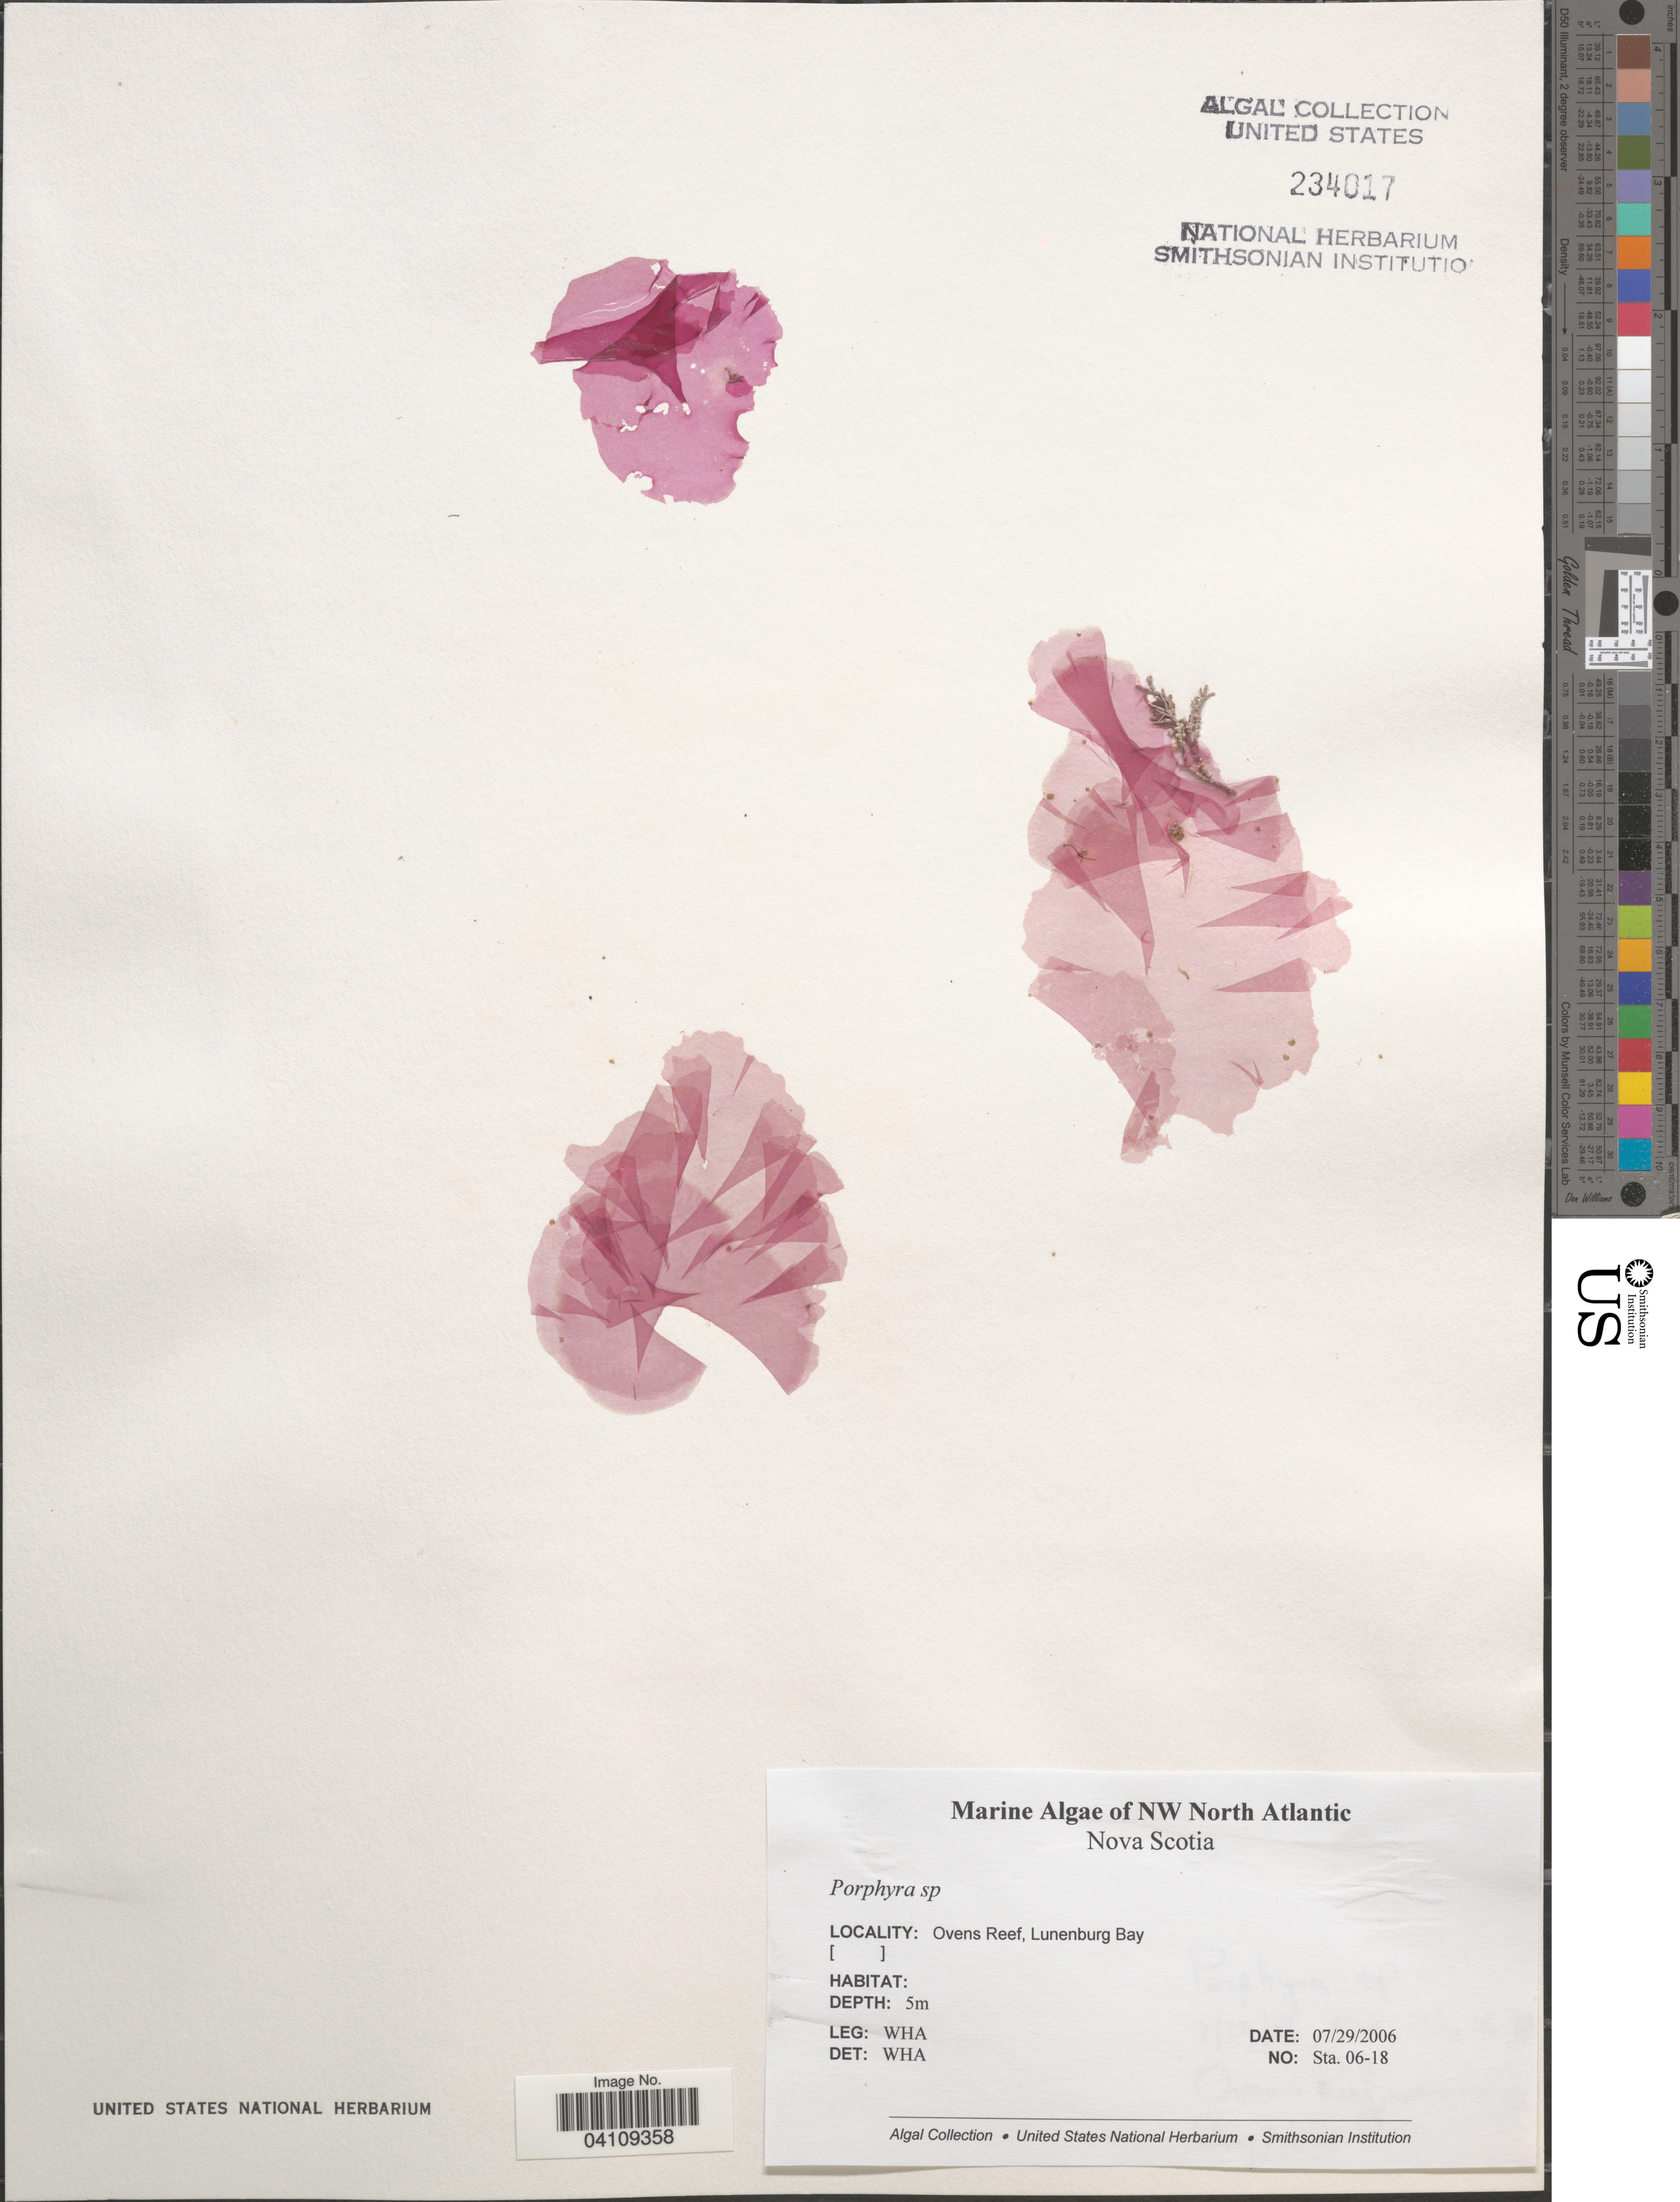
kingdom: Plantae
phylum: Rhodophyta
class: Bangiophyceae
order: Bangiales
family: Bangiaceae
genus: Porphyra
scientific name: Porphyra sp.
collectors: W. H. Adey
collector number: Sta. 06-18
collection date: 2006-07-27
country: Canada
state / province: Nova Scotia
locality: NW North Atlantic. Ovens Reef, Lunenburg Bay.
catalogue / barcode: US 234017